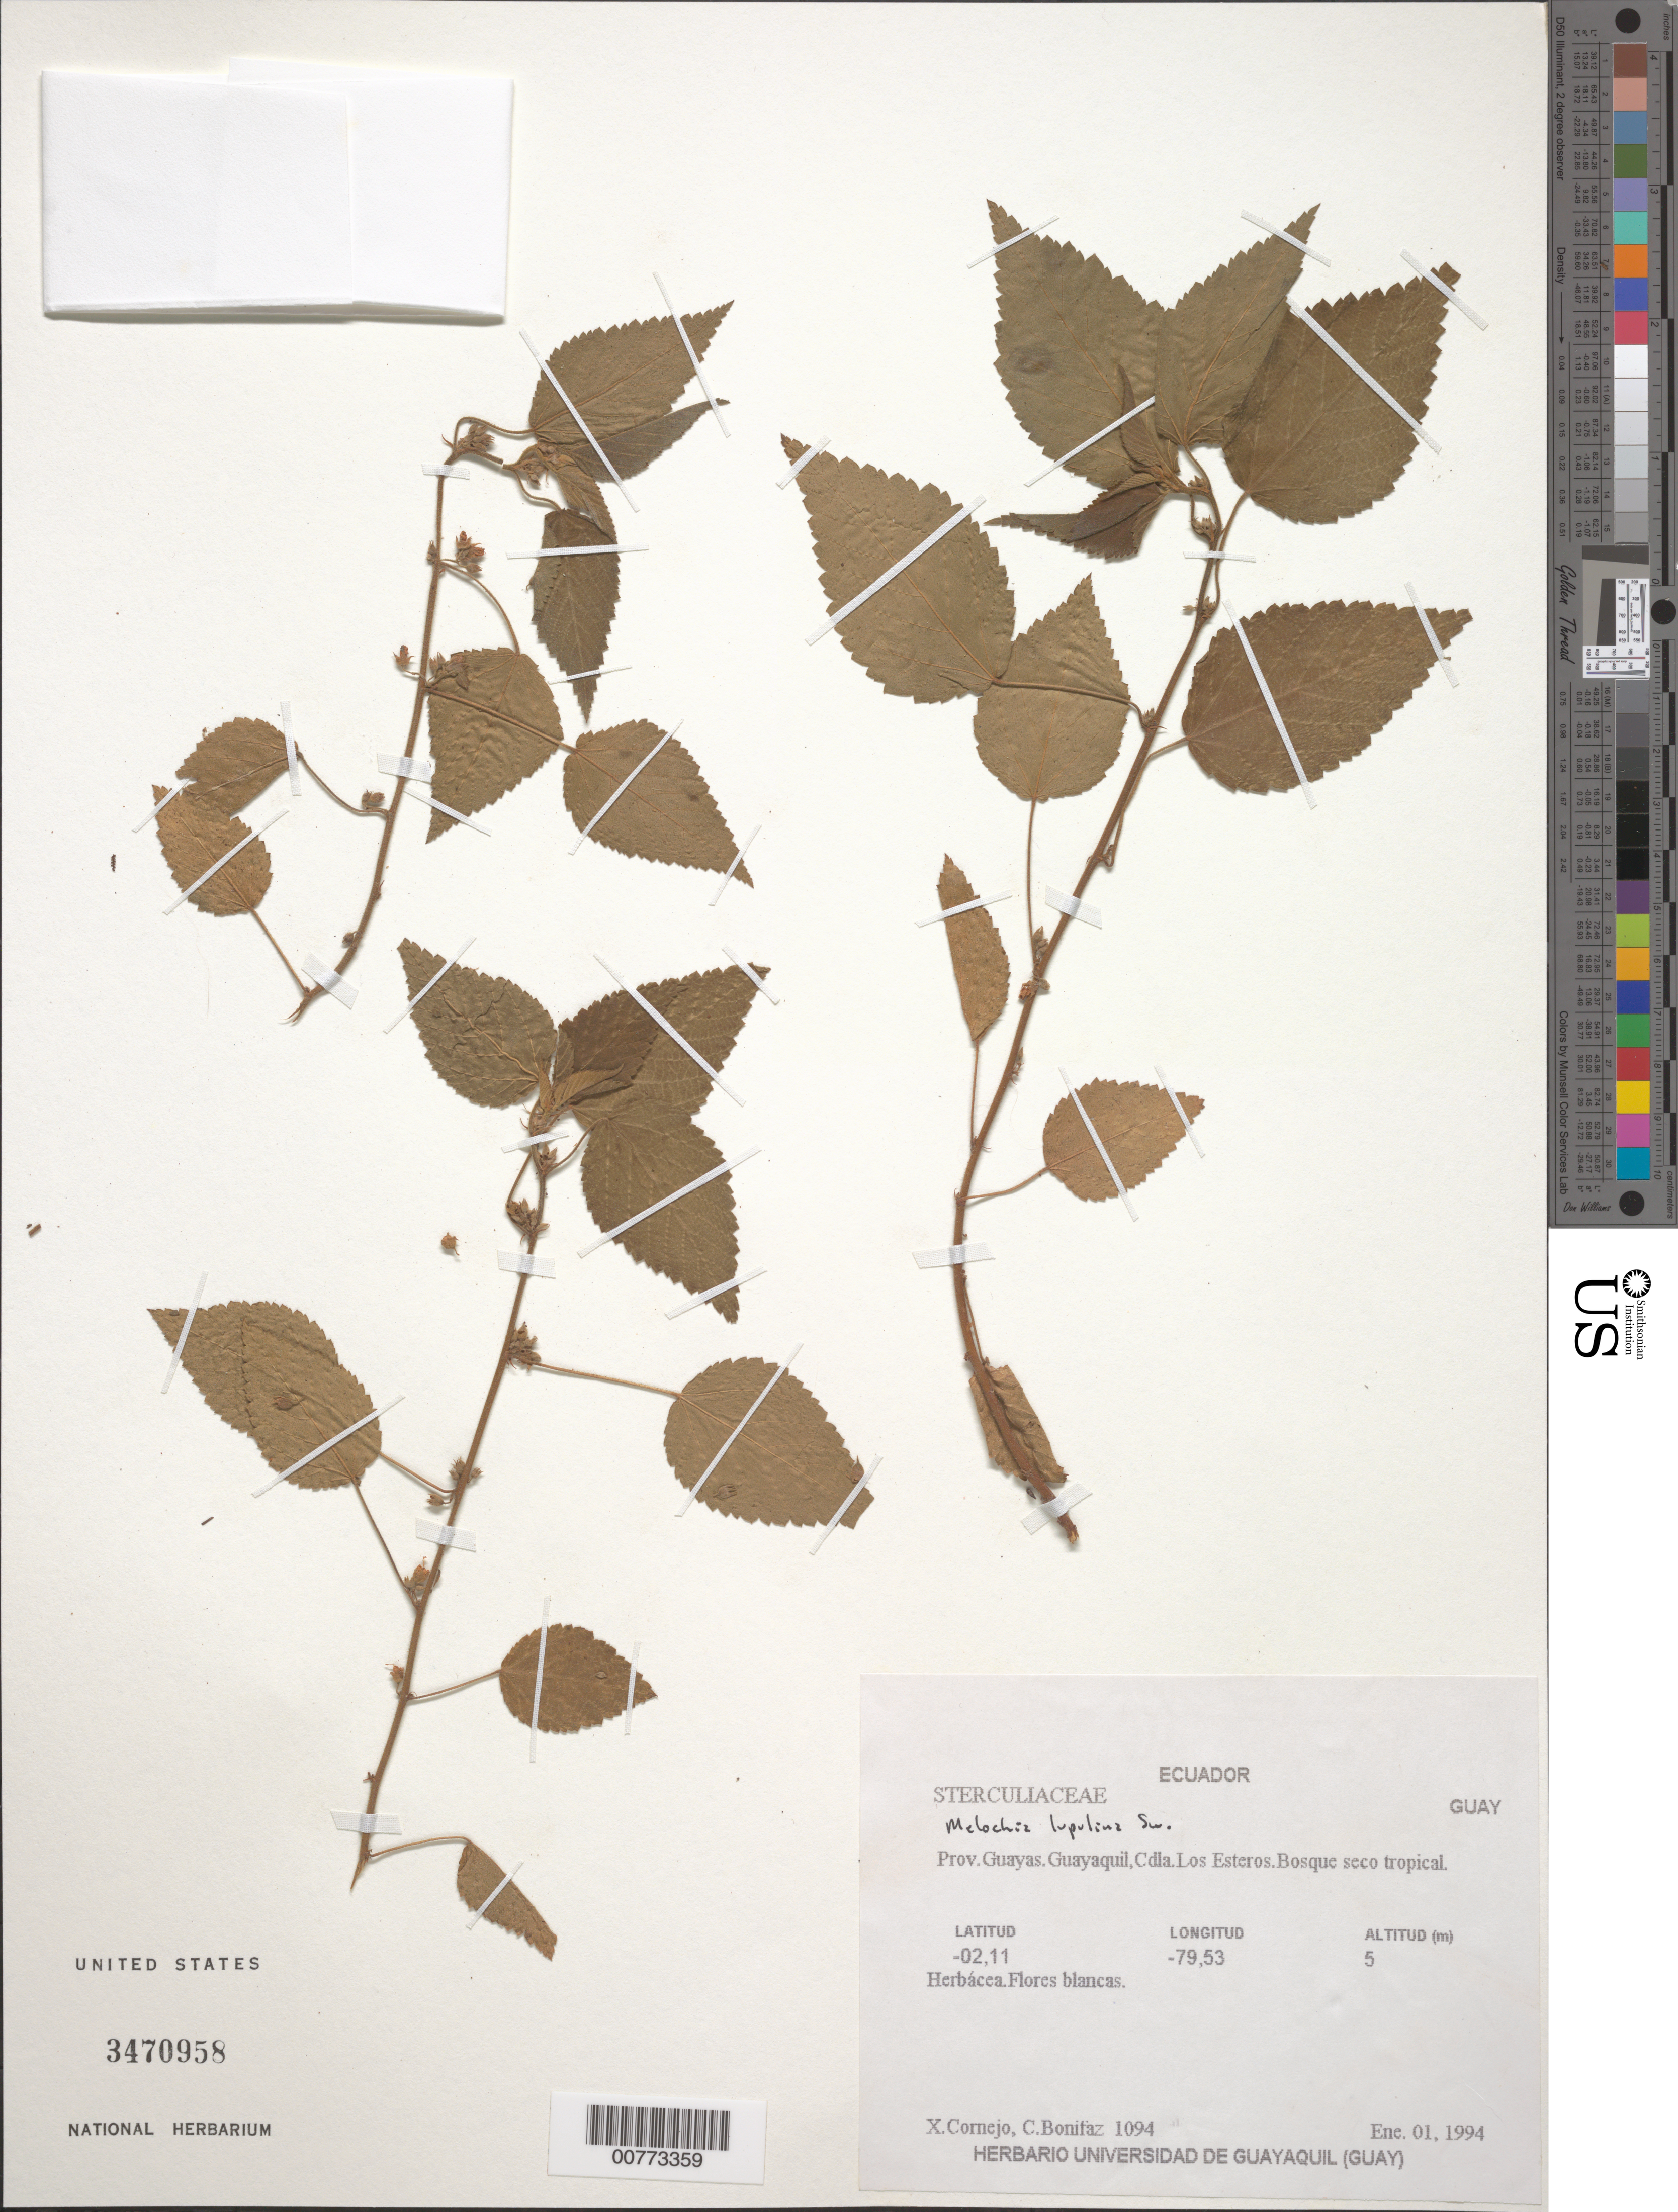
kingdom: Plantae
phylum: Tracheophyta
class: Magnoliopsida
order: Malvales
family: Malvaceae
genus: Melochia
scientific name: Melochia lupulina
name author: Sw.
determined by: Dorr, L. J., (BOT), Smithsonian Institution - National Museum of Natural History (UNITED STATES)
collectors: X. F. Cornejo & C. Bonitáz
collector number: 1094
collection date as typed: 01 Jan 1994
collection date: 1994-01-01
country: Ecuador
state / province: Guayas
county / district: Guayaquil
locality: Cdla. Los Esteros.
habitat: Bosque seco tropical.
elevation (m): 5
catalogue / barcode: US 3470958